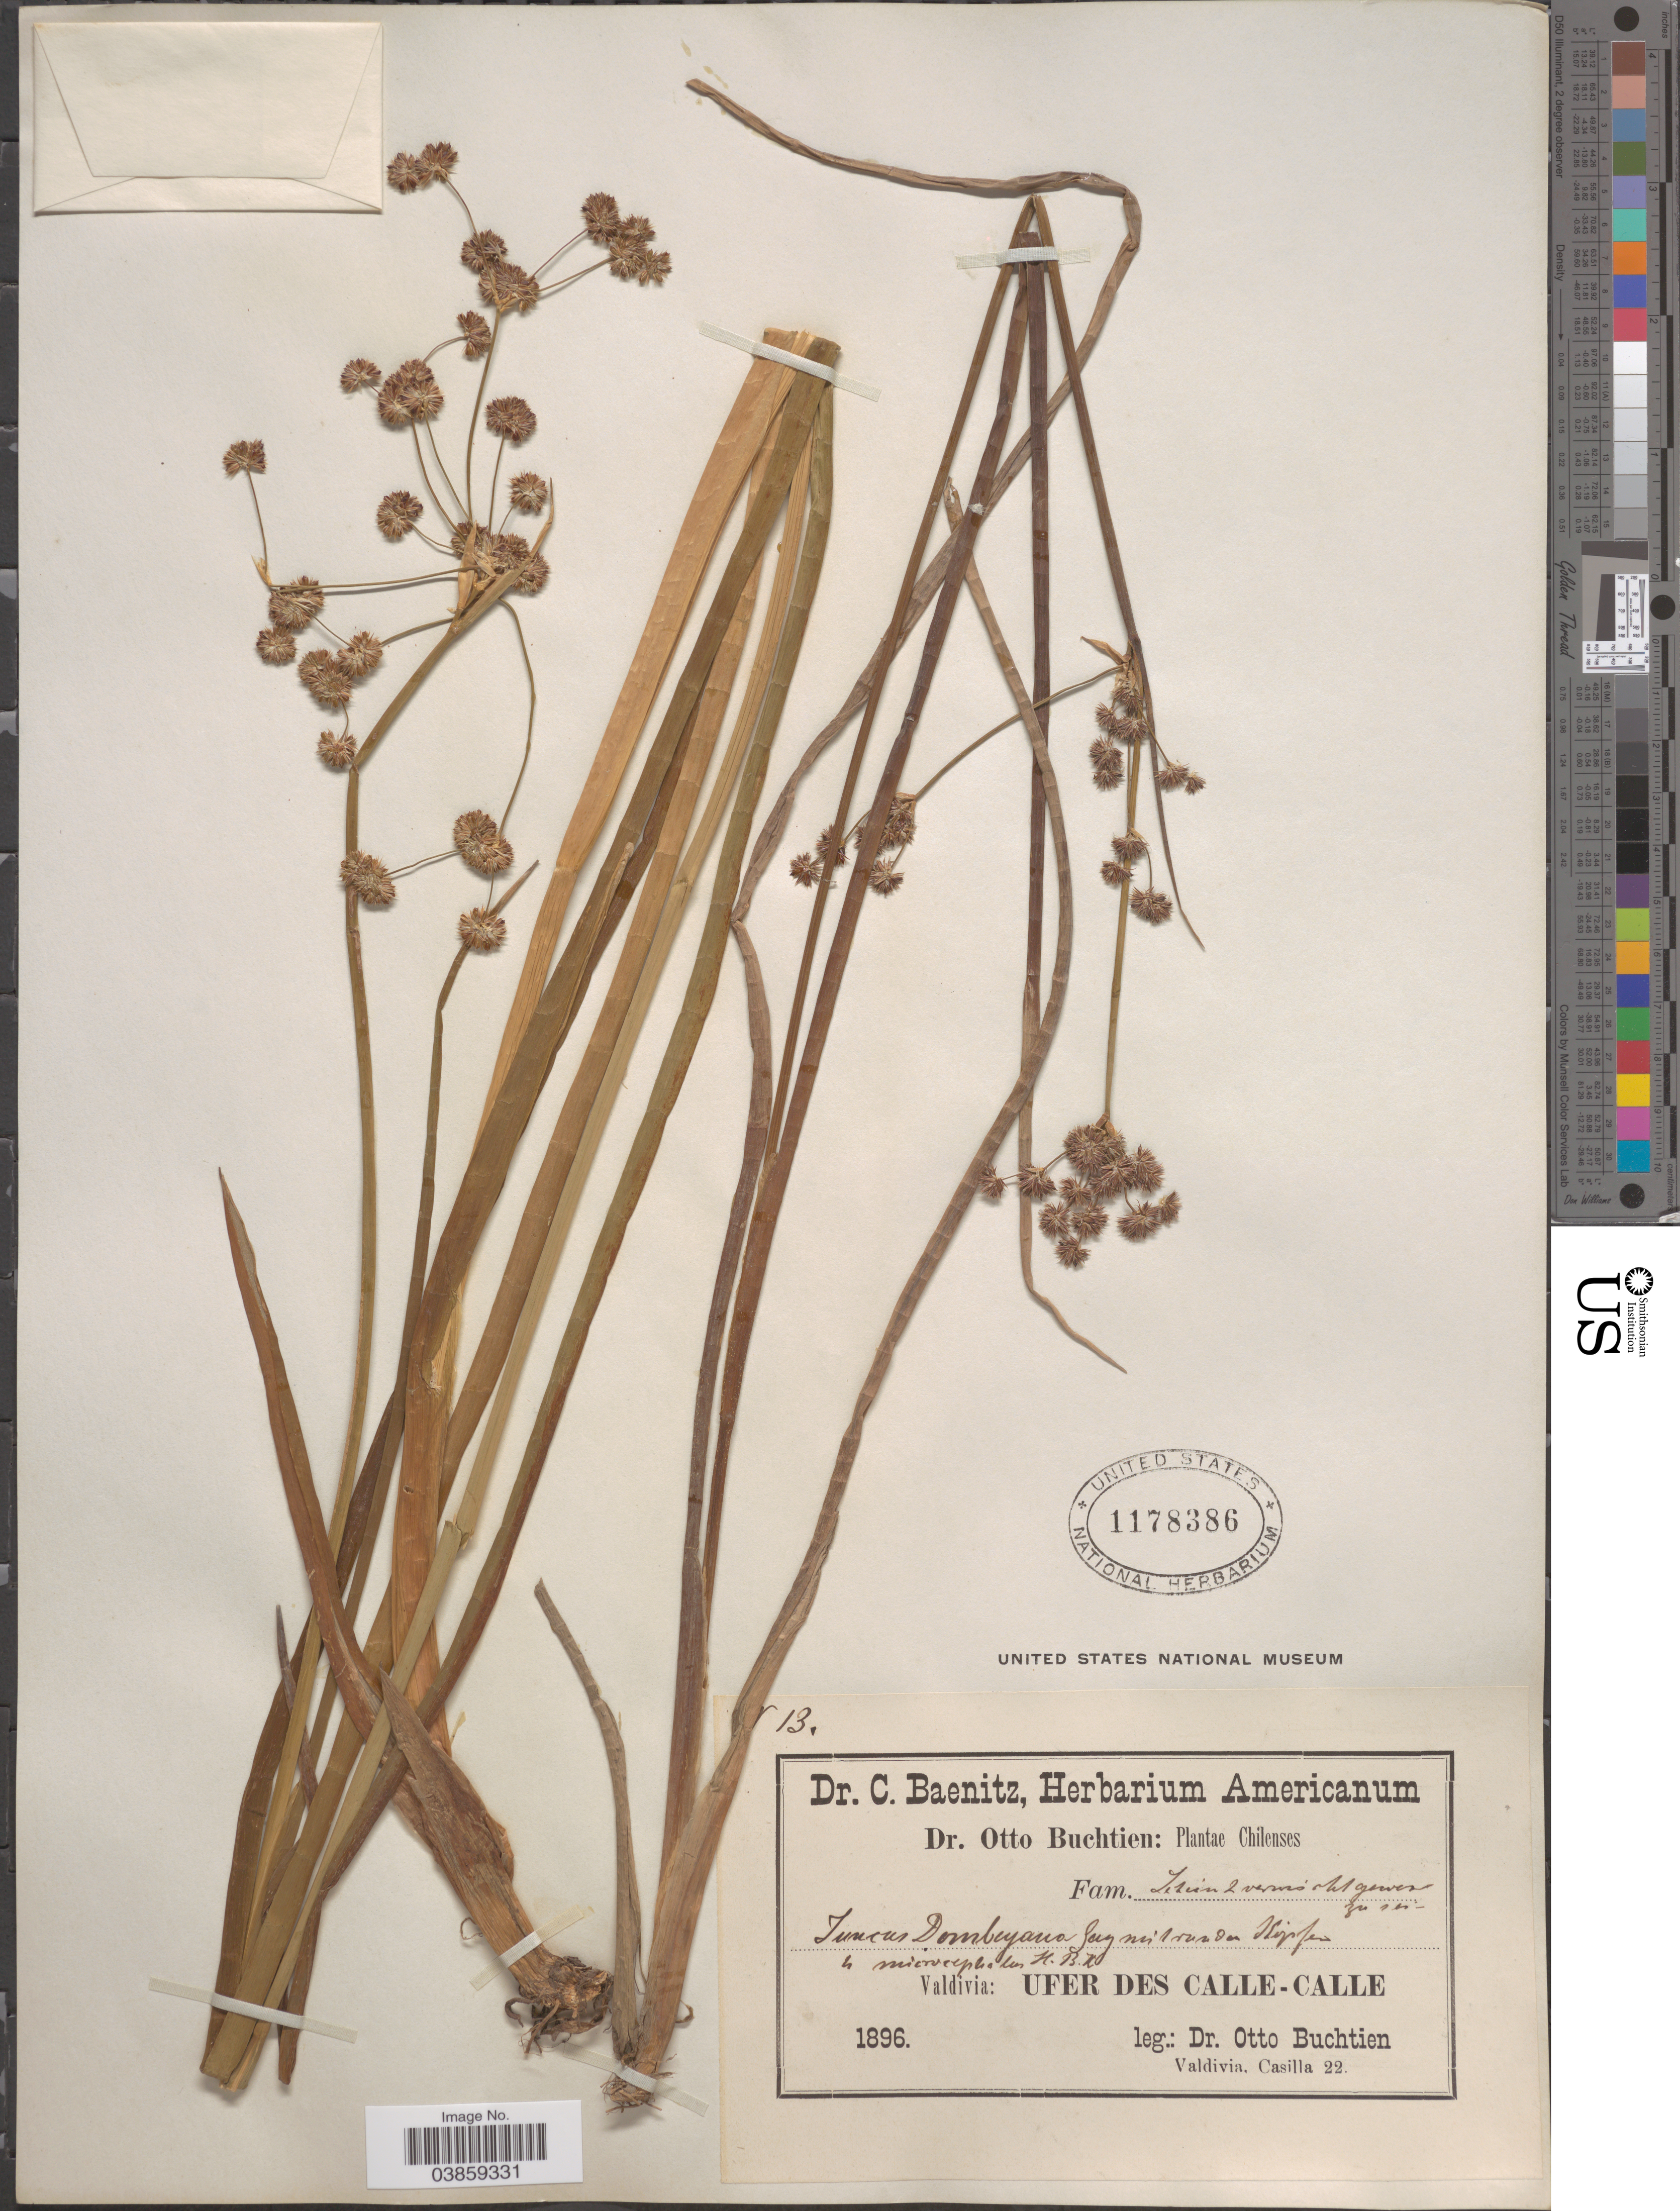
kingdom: Plantae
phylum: Tracheophyta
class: Liliopsida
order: Poales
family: Juncaceae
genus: Juncus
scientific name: Juncus dombeyanus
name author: J. Gay ex Laharpe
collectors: O. Buchtien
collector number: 13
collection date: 1896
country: Chile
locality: Valdivia: Ufer des Calle-Calle.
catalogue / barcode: US 1178386